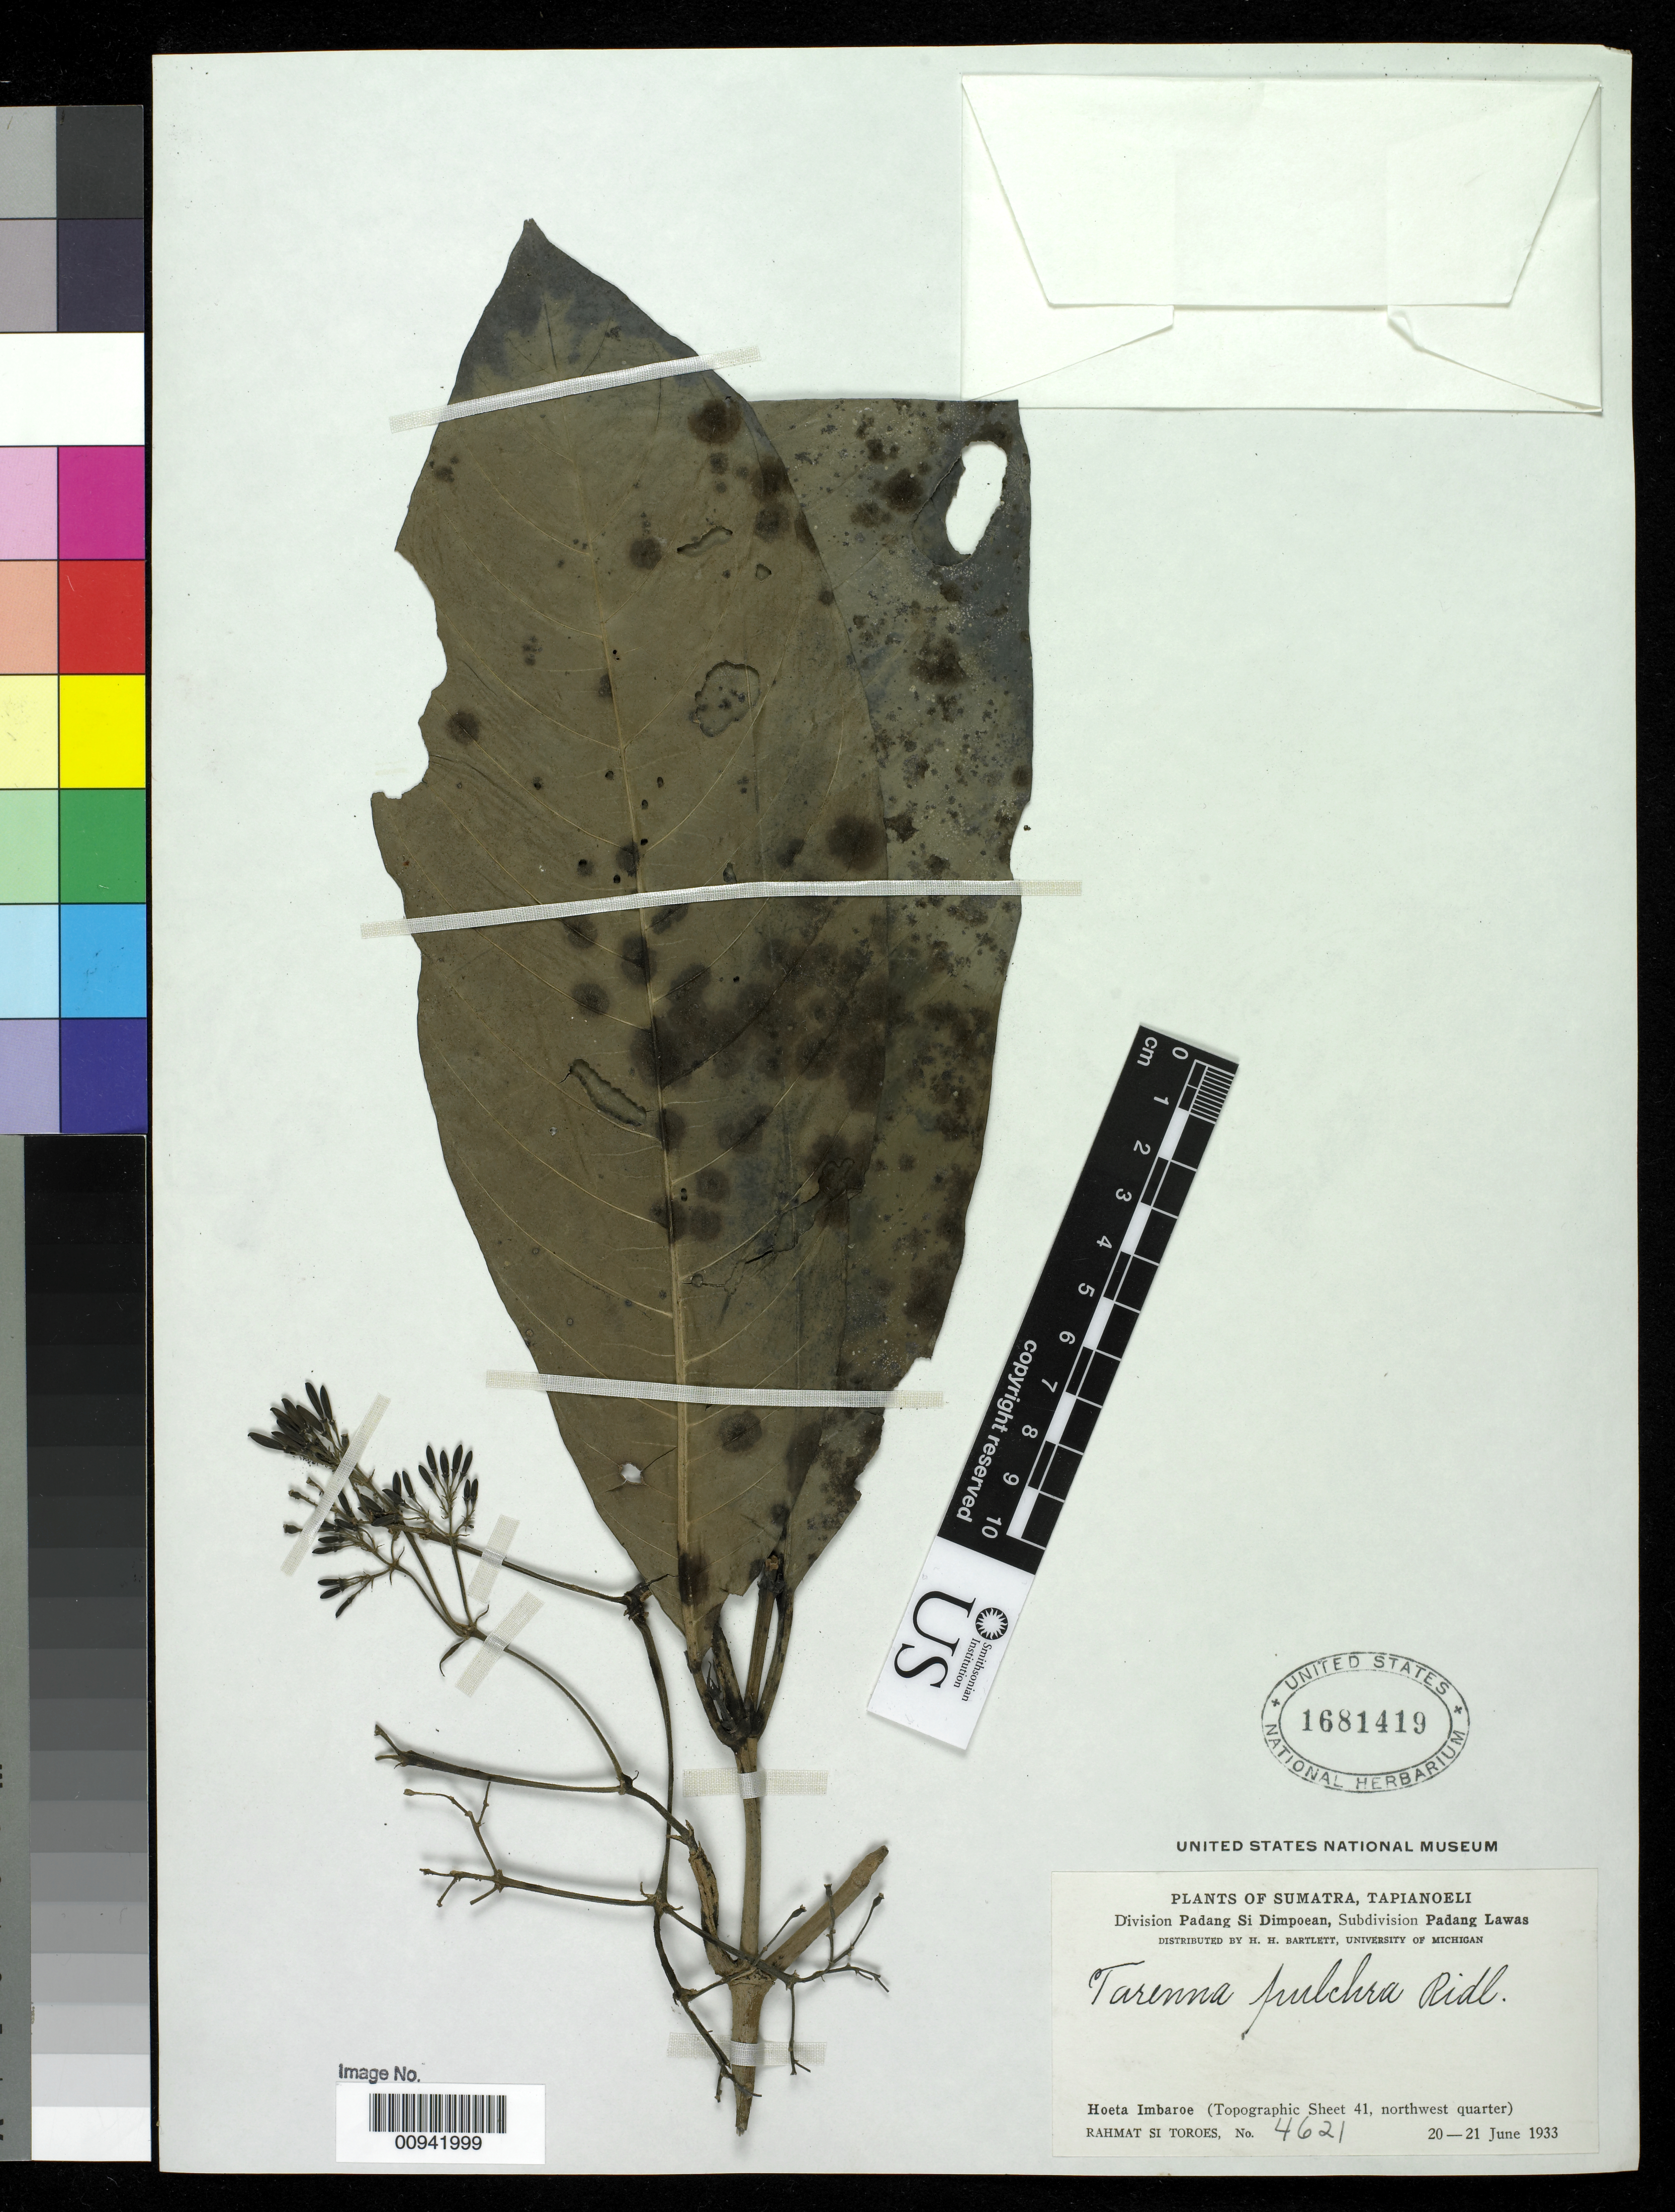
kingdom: Plantae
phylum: Tracheophyta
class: Magnoliopsida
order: Gentianales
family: Rubiaceae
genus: Tarenna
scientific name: Tarenna pulchra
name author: Ridl.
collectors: Rahmat Si Boeea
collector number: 4621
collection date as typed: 20 Jun 1933 to 21 Jun 1933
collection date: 1933-06-20/1933-06-21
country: Indonesia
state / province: Sumatra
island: Sumatra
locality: Tapianoeli, Hoeta Imbaroe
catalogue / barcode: US 1681419